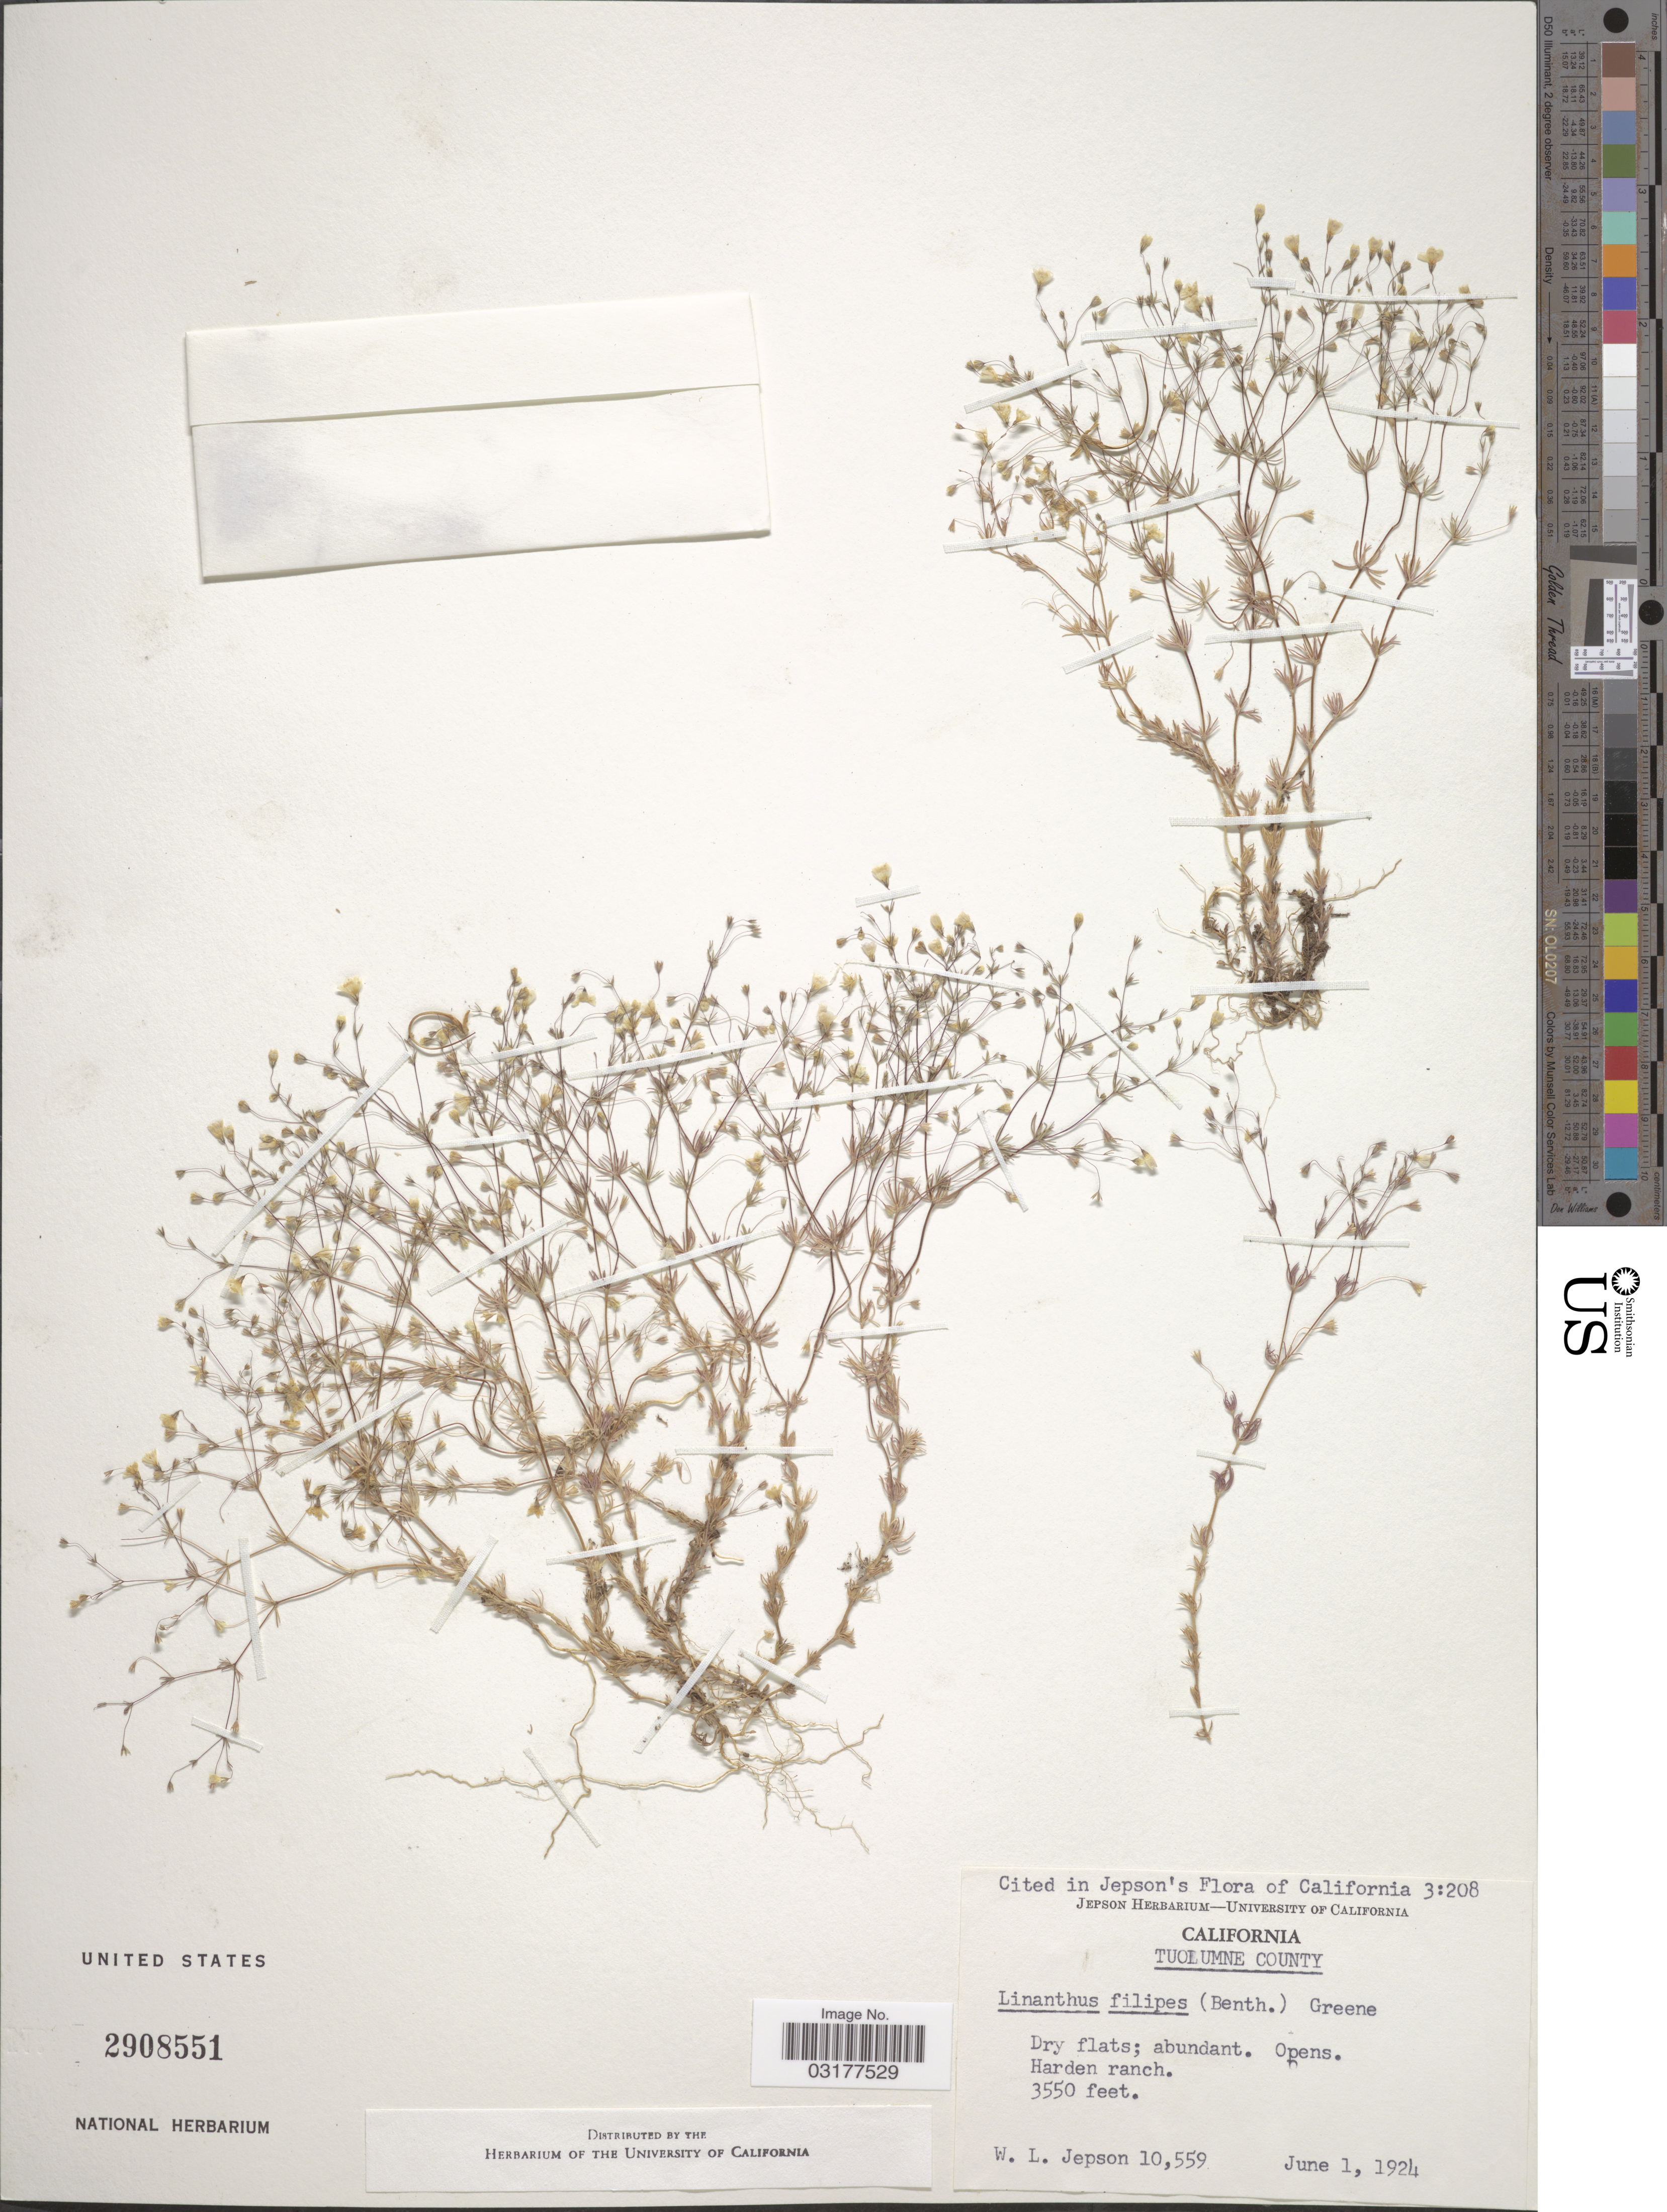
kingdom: Plantae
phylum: Tracheophyta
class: Magnoliopsida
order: Ericales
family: Polemoniaceae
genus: Leptosiphon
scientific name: Leptosiphon filipes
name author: (Benth.) J.M. Porter & L.A. Johnson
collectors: W. L. Jepson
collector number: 10559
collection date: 1924-06-01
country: United States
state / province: California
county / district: Tuolumne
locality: Tuolumne County. Harden ranch.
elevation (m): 1082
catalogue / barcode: US 2908551